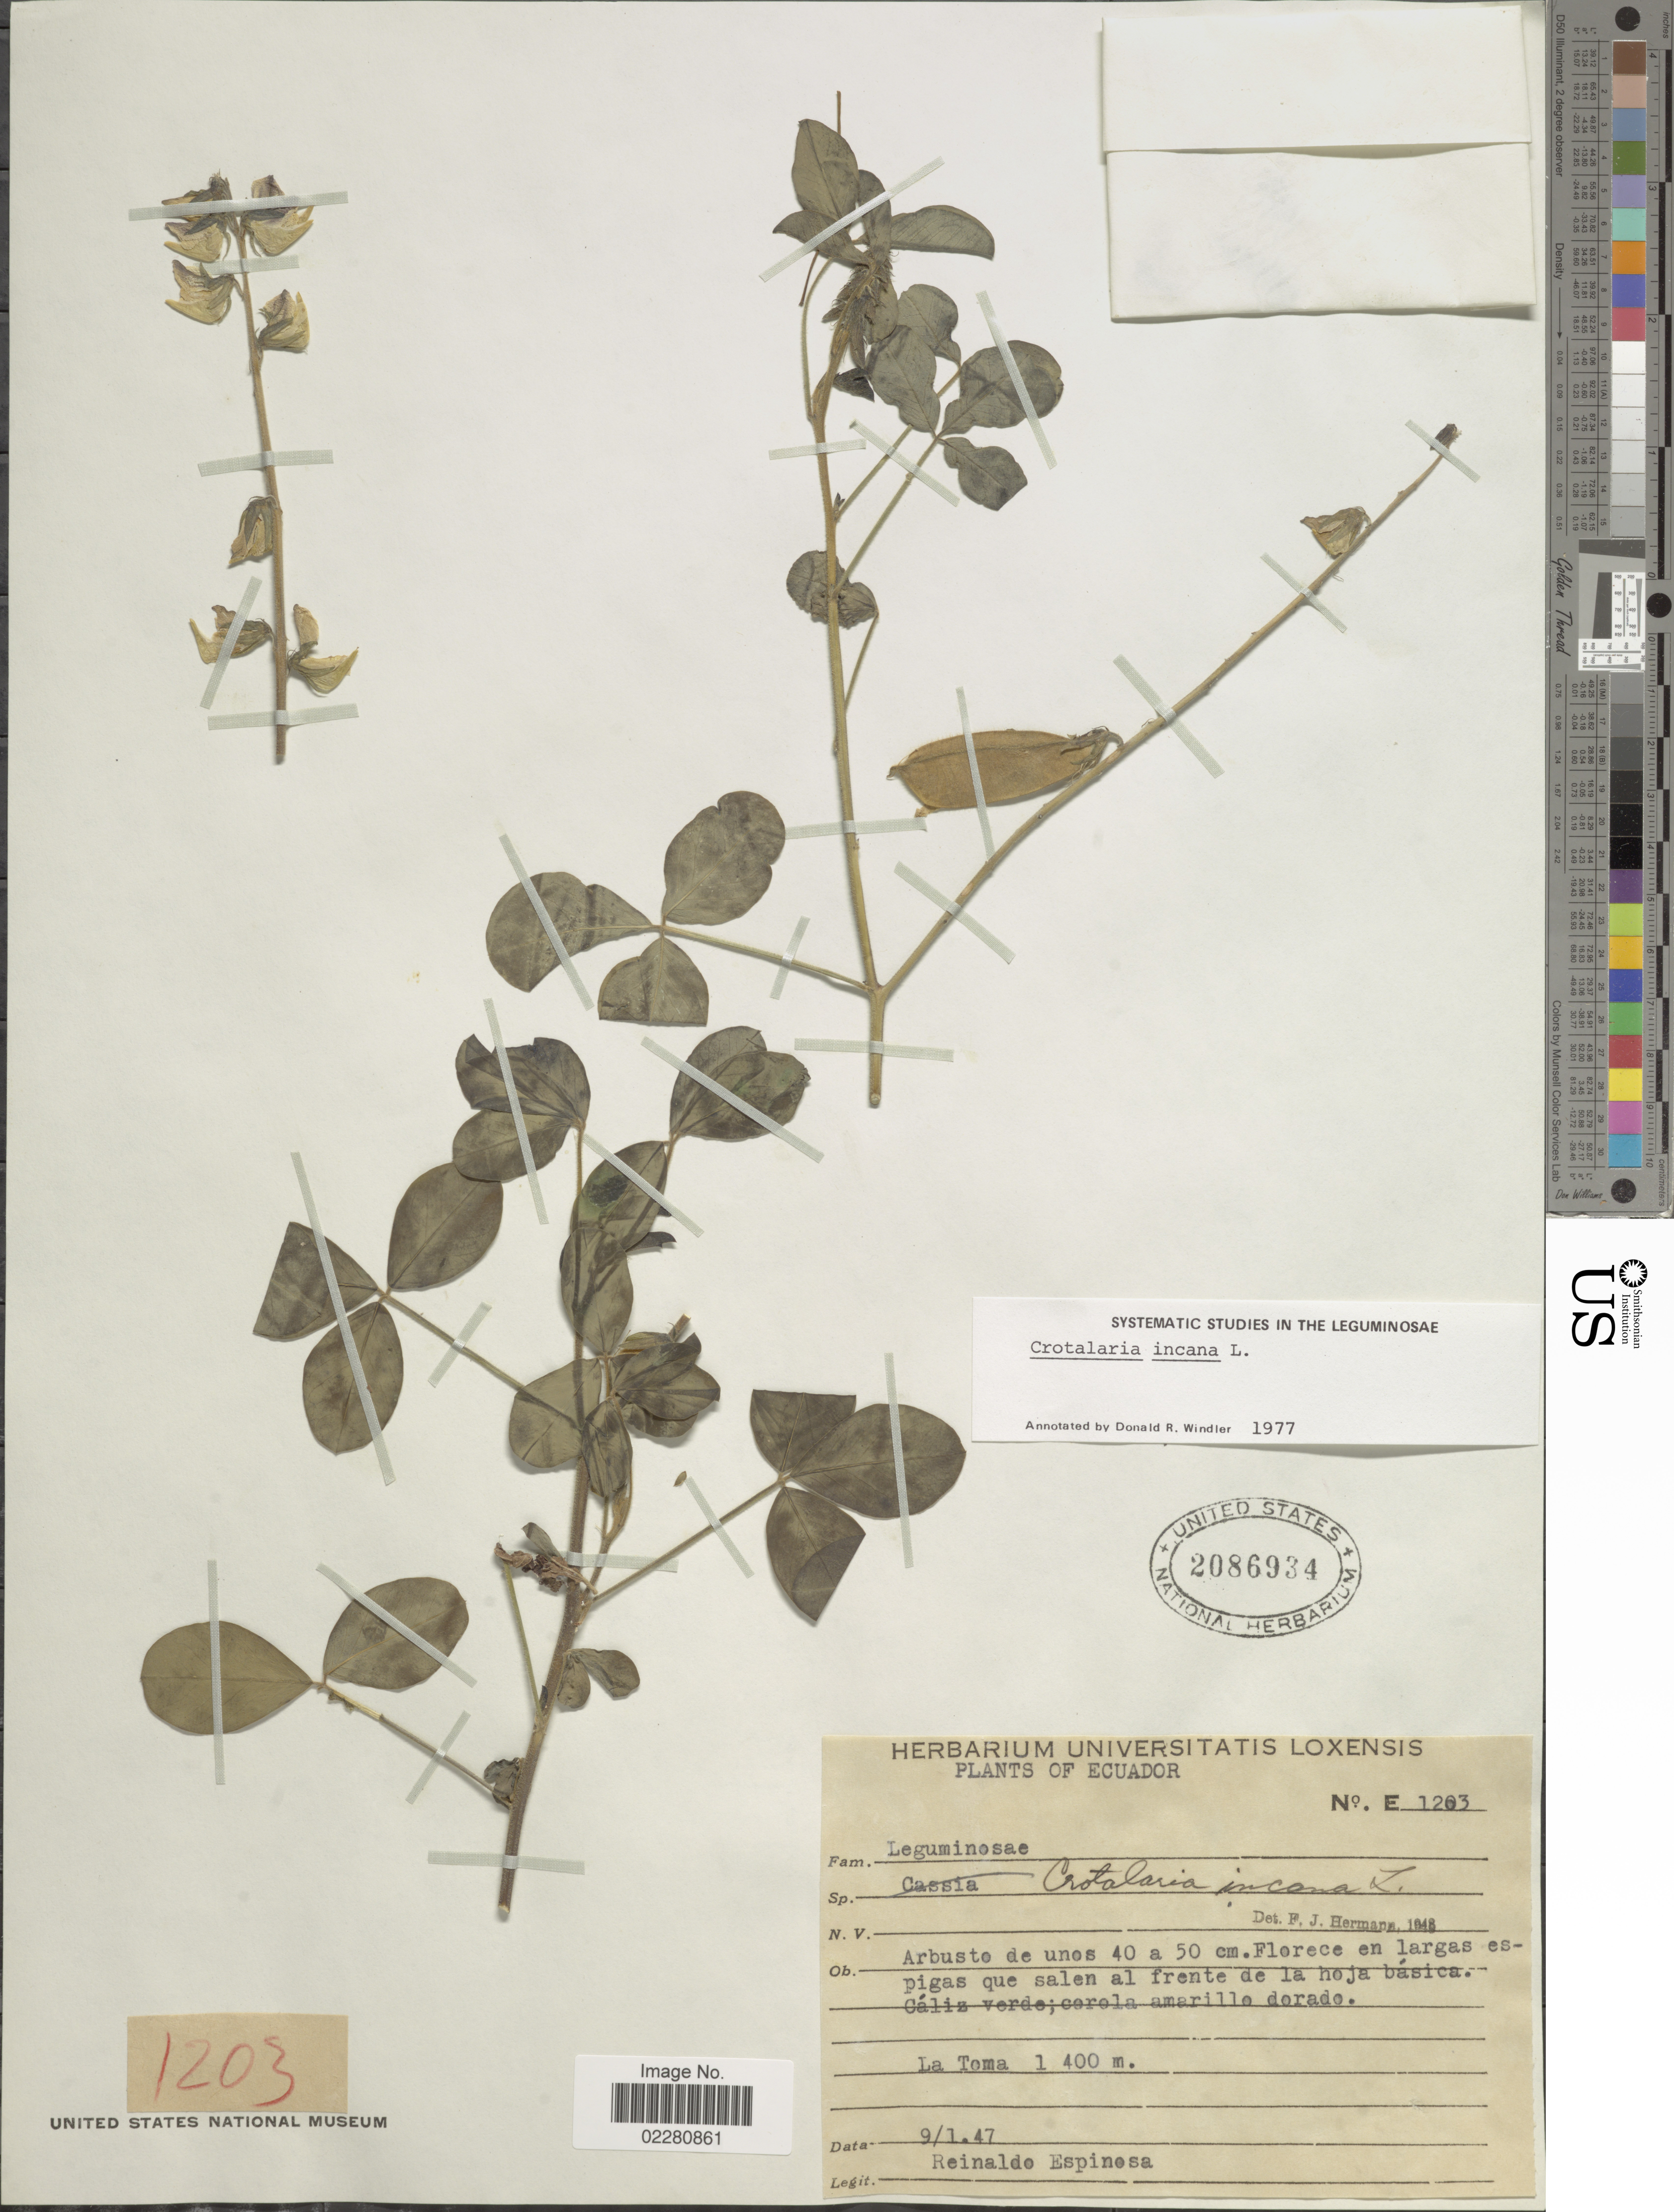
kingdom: Plantae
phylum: Tracheophyta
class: Magnoliopsida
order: Fabales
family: Fabaceae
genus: Crotalaria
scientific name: Crotalaria incana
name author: L.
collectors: R. Espinosa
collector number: E1203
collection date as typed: Transcribed d/m/y: 9/1/47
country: Ecuador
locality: La Toma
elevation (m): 1400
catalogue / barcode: US 2086934